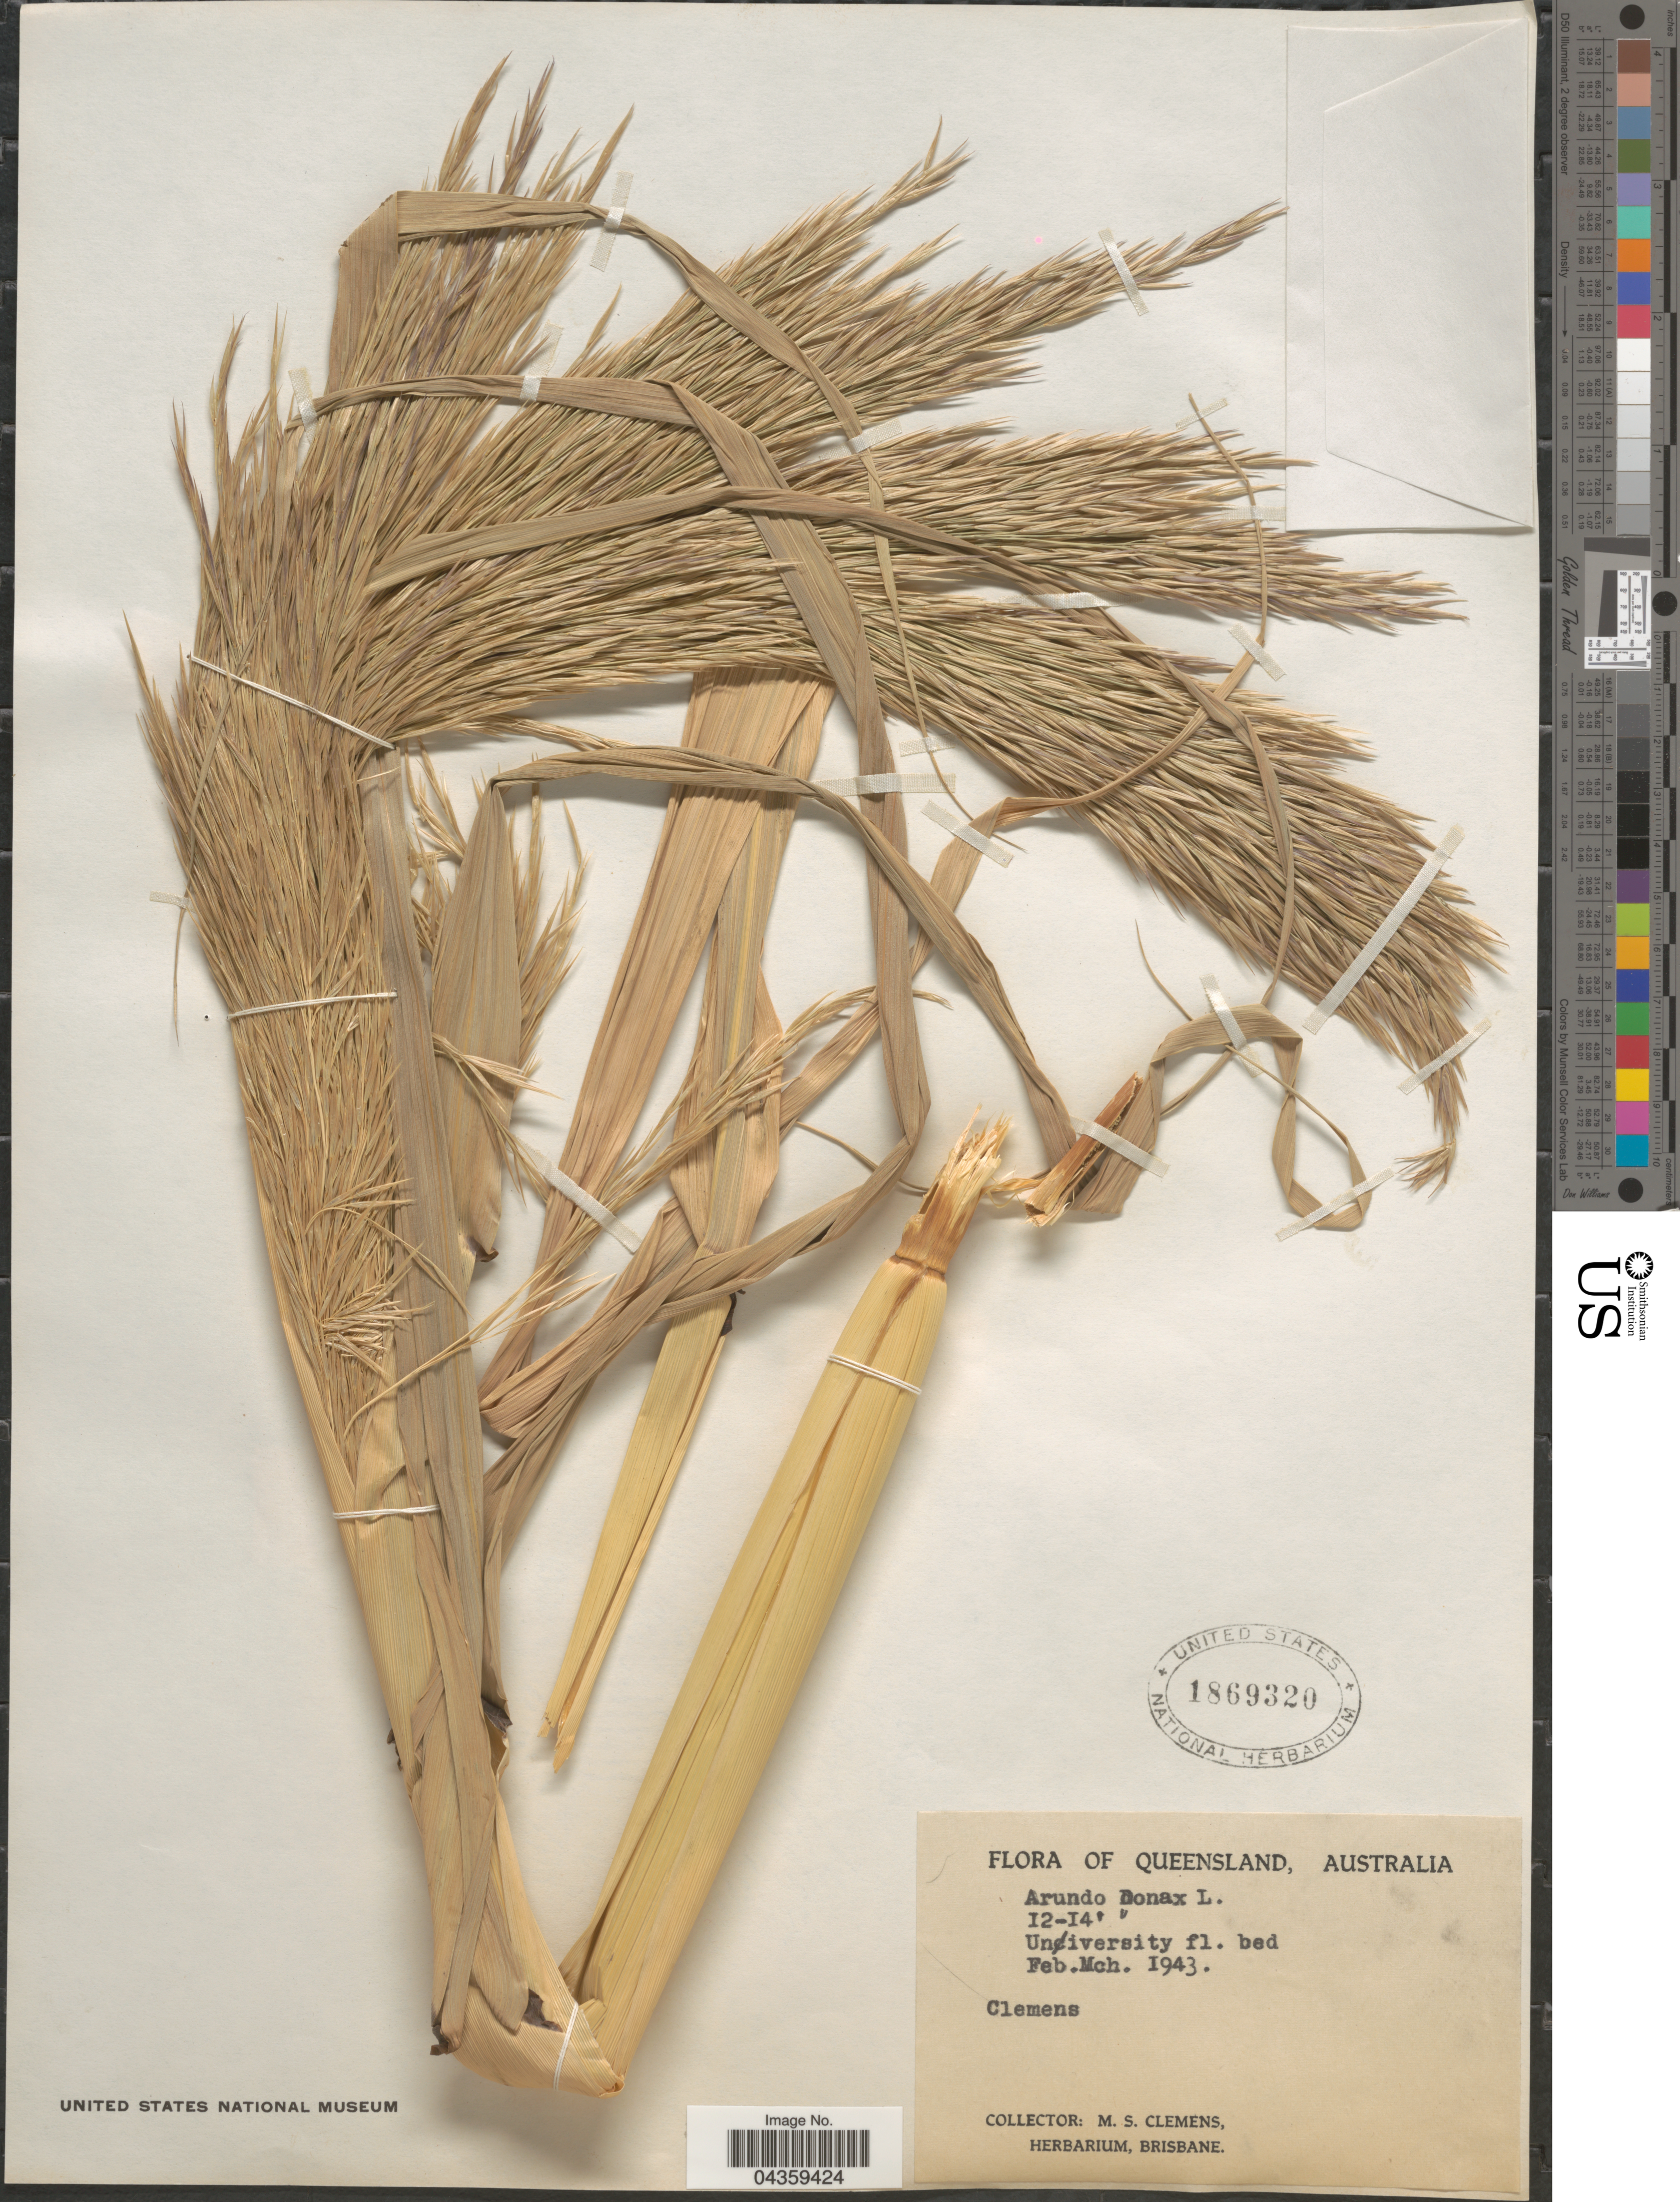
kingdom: Plantae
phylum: Tracheophyta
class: Liliopsida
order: Poales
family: Poaceae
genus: Arundo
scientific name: Arundo donax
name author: L.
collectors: M. S. Clemens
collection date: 1943-02/1943-03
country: Australia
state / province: Queensland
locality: University fl. bed.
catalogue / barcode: US 1869320